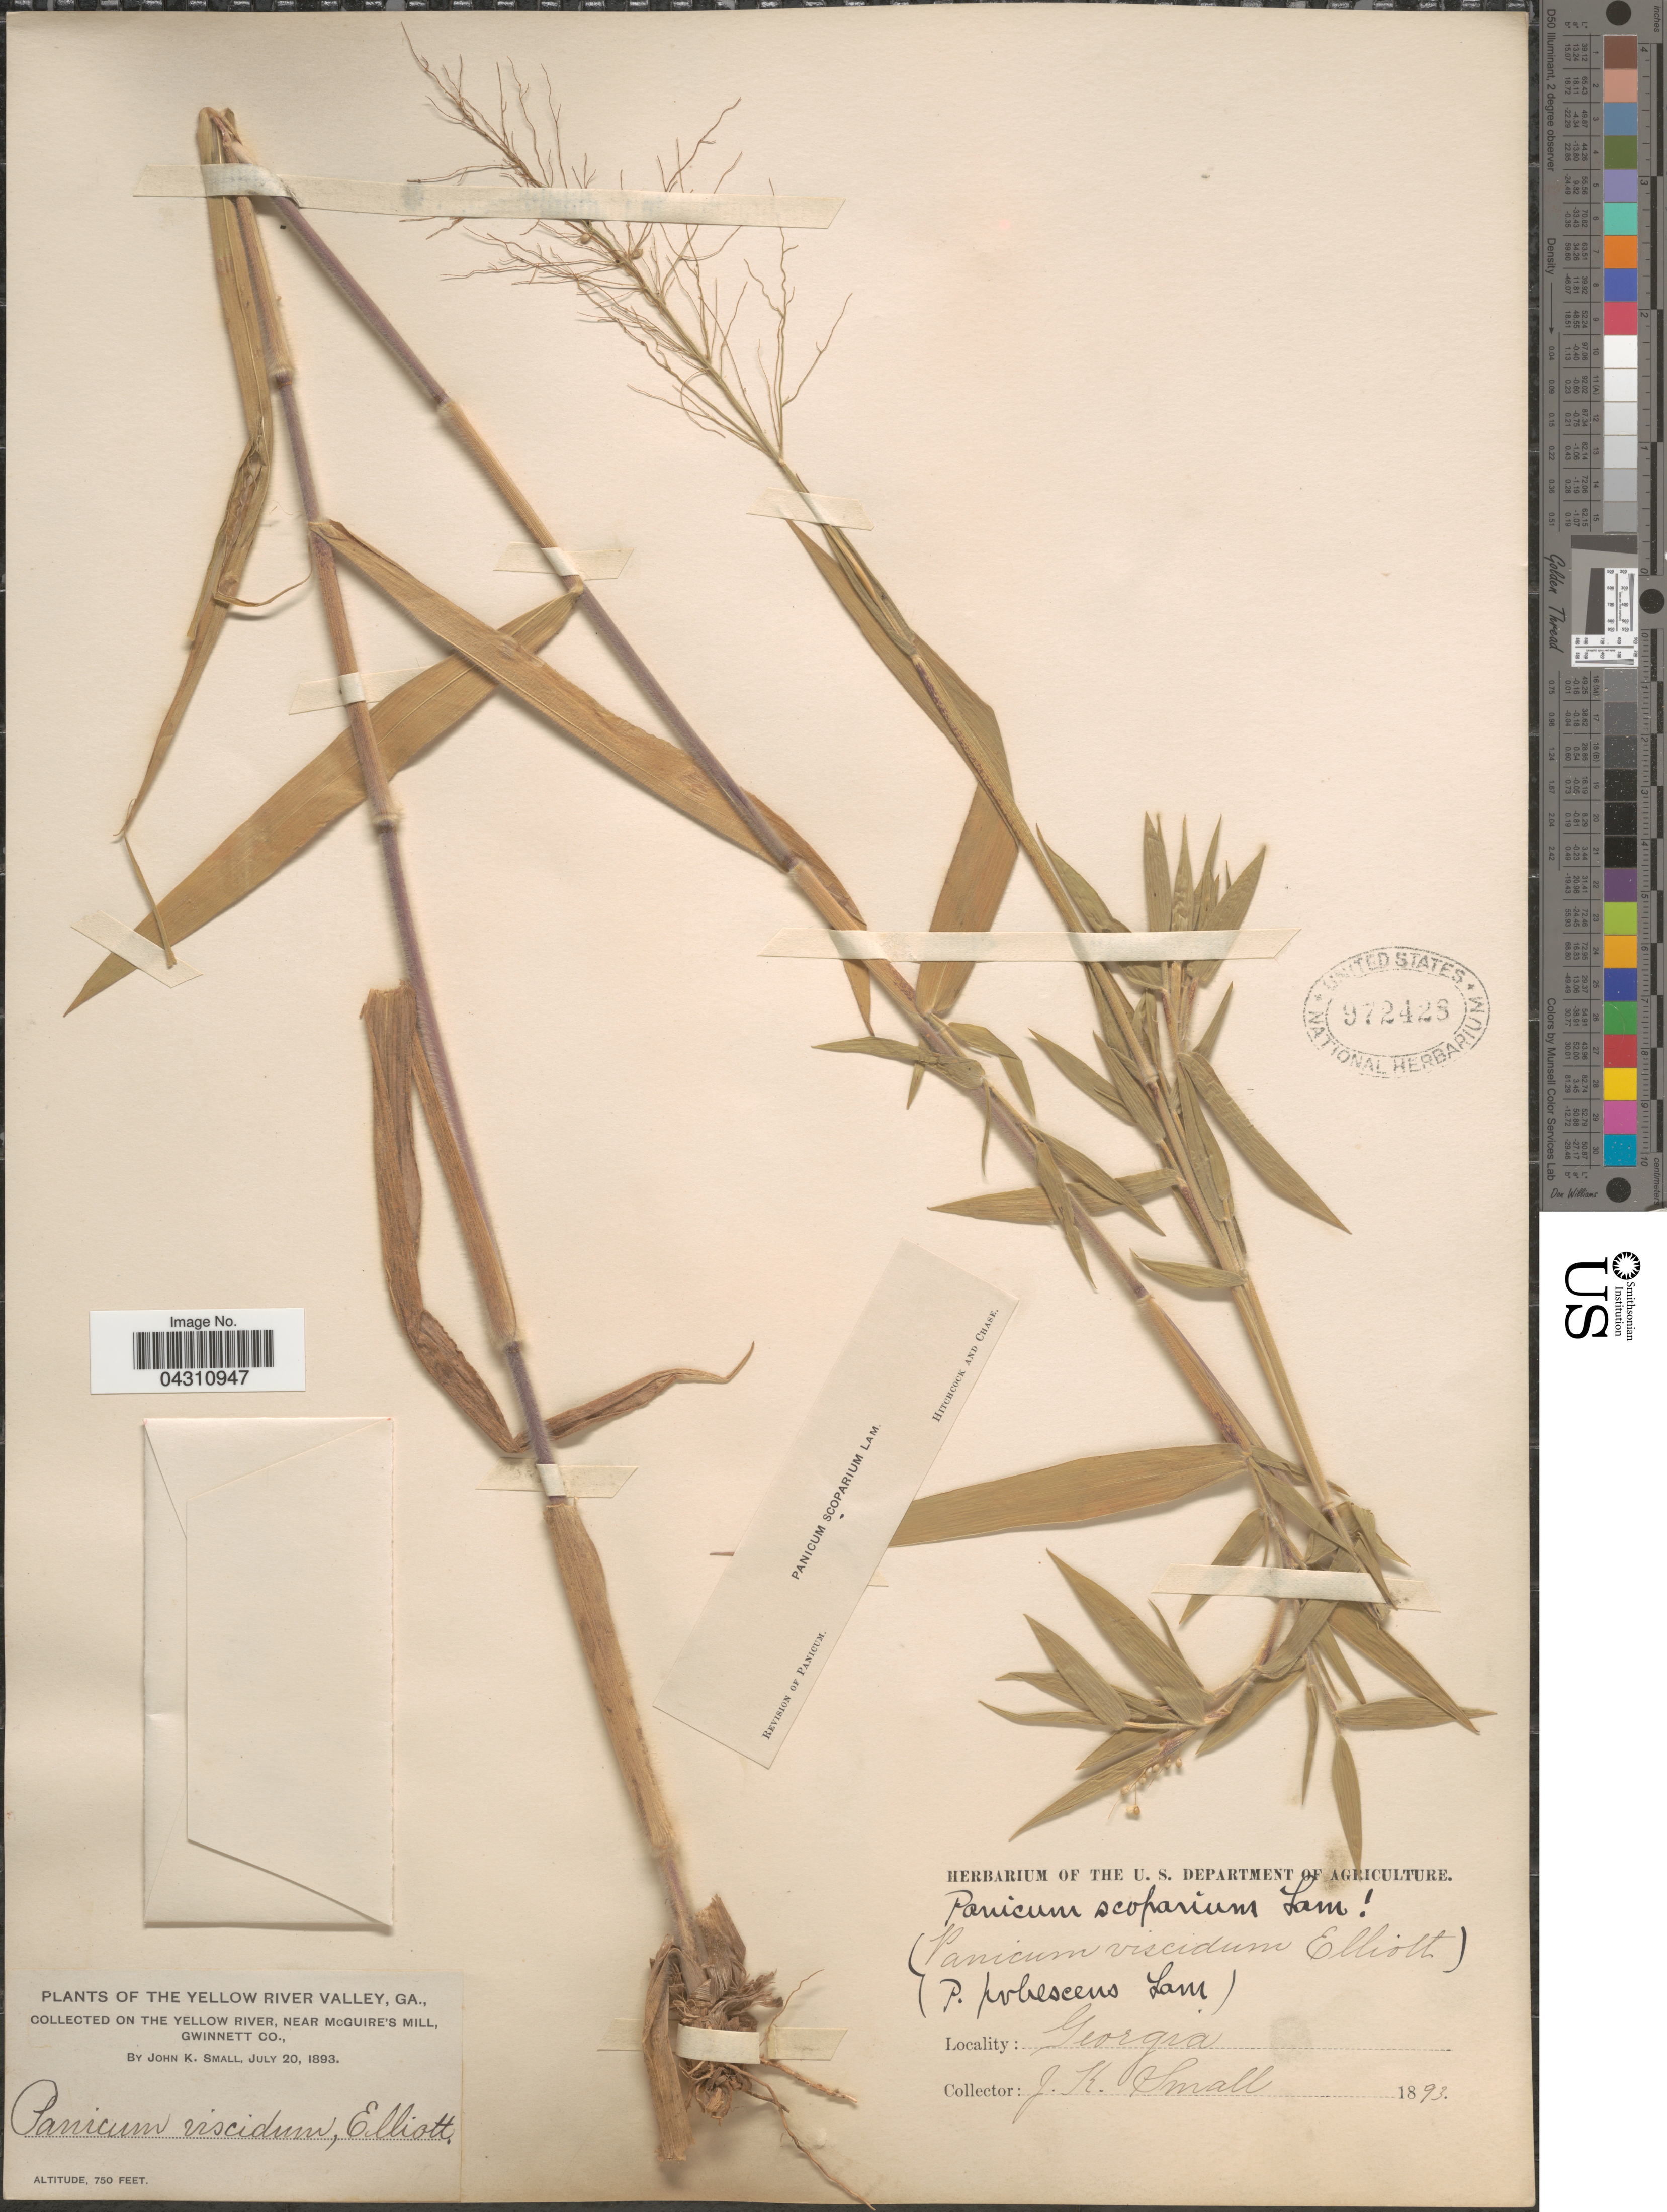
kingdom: Plantae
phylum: Tracheophyta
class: Liliopsida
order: Poales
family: Poaceae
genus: Dichanthelium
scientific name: Dichanthelium scoparium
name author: (Lam.) Gould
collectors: J. K. Small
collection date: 1893-07-20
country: United States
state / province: Georgia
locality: Yellow River Valley, on the Yellow River, near McGuire's Mill, Gwinnett Co.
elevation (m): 229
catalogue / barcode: US 972428